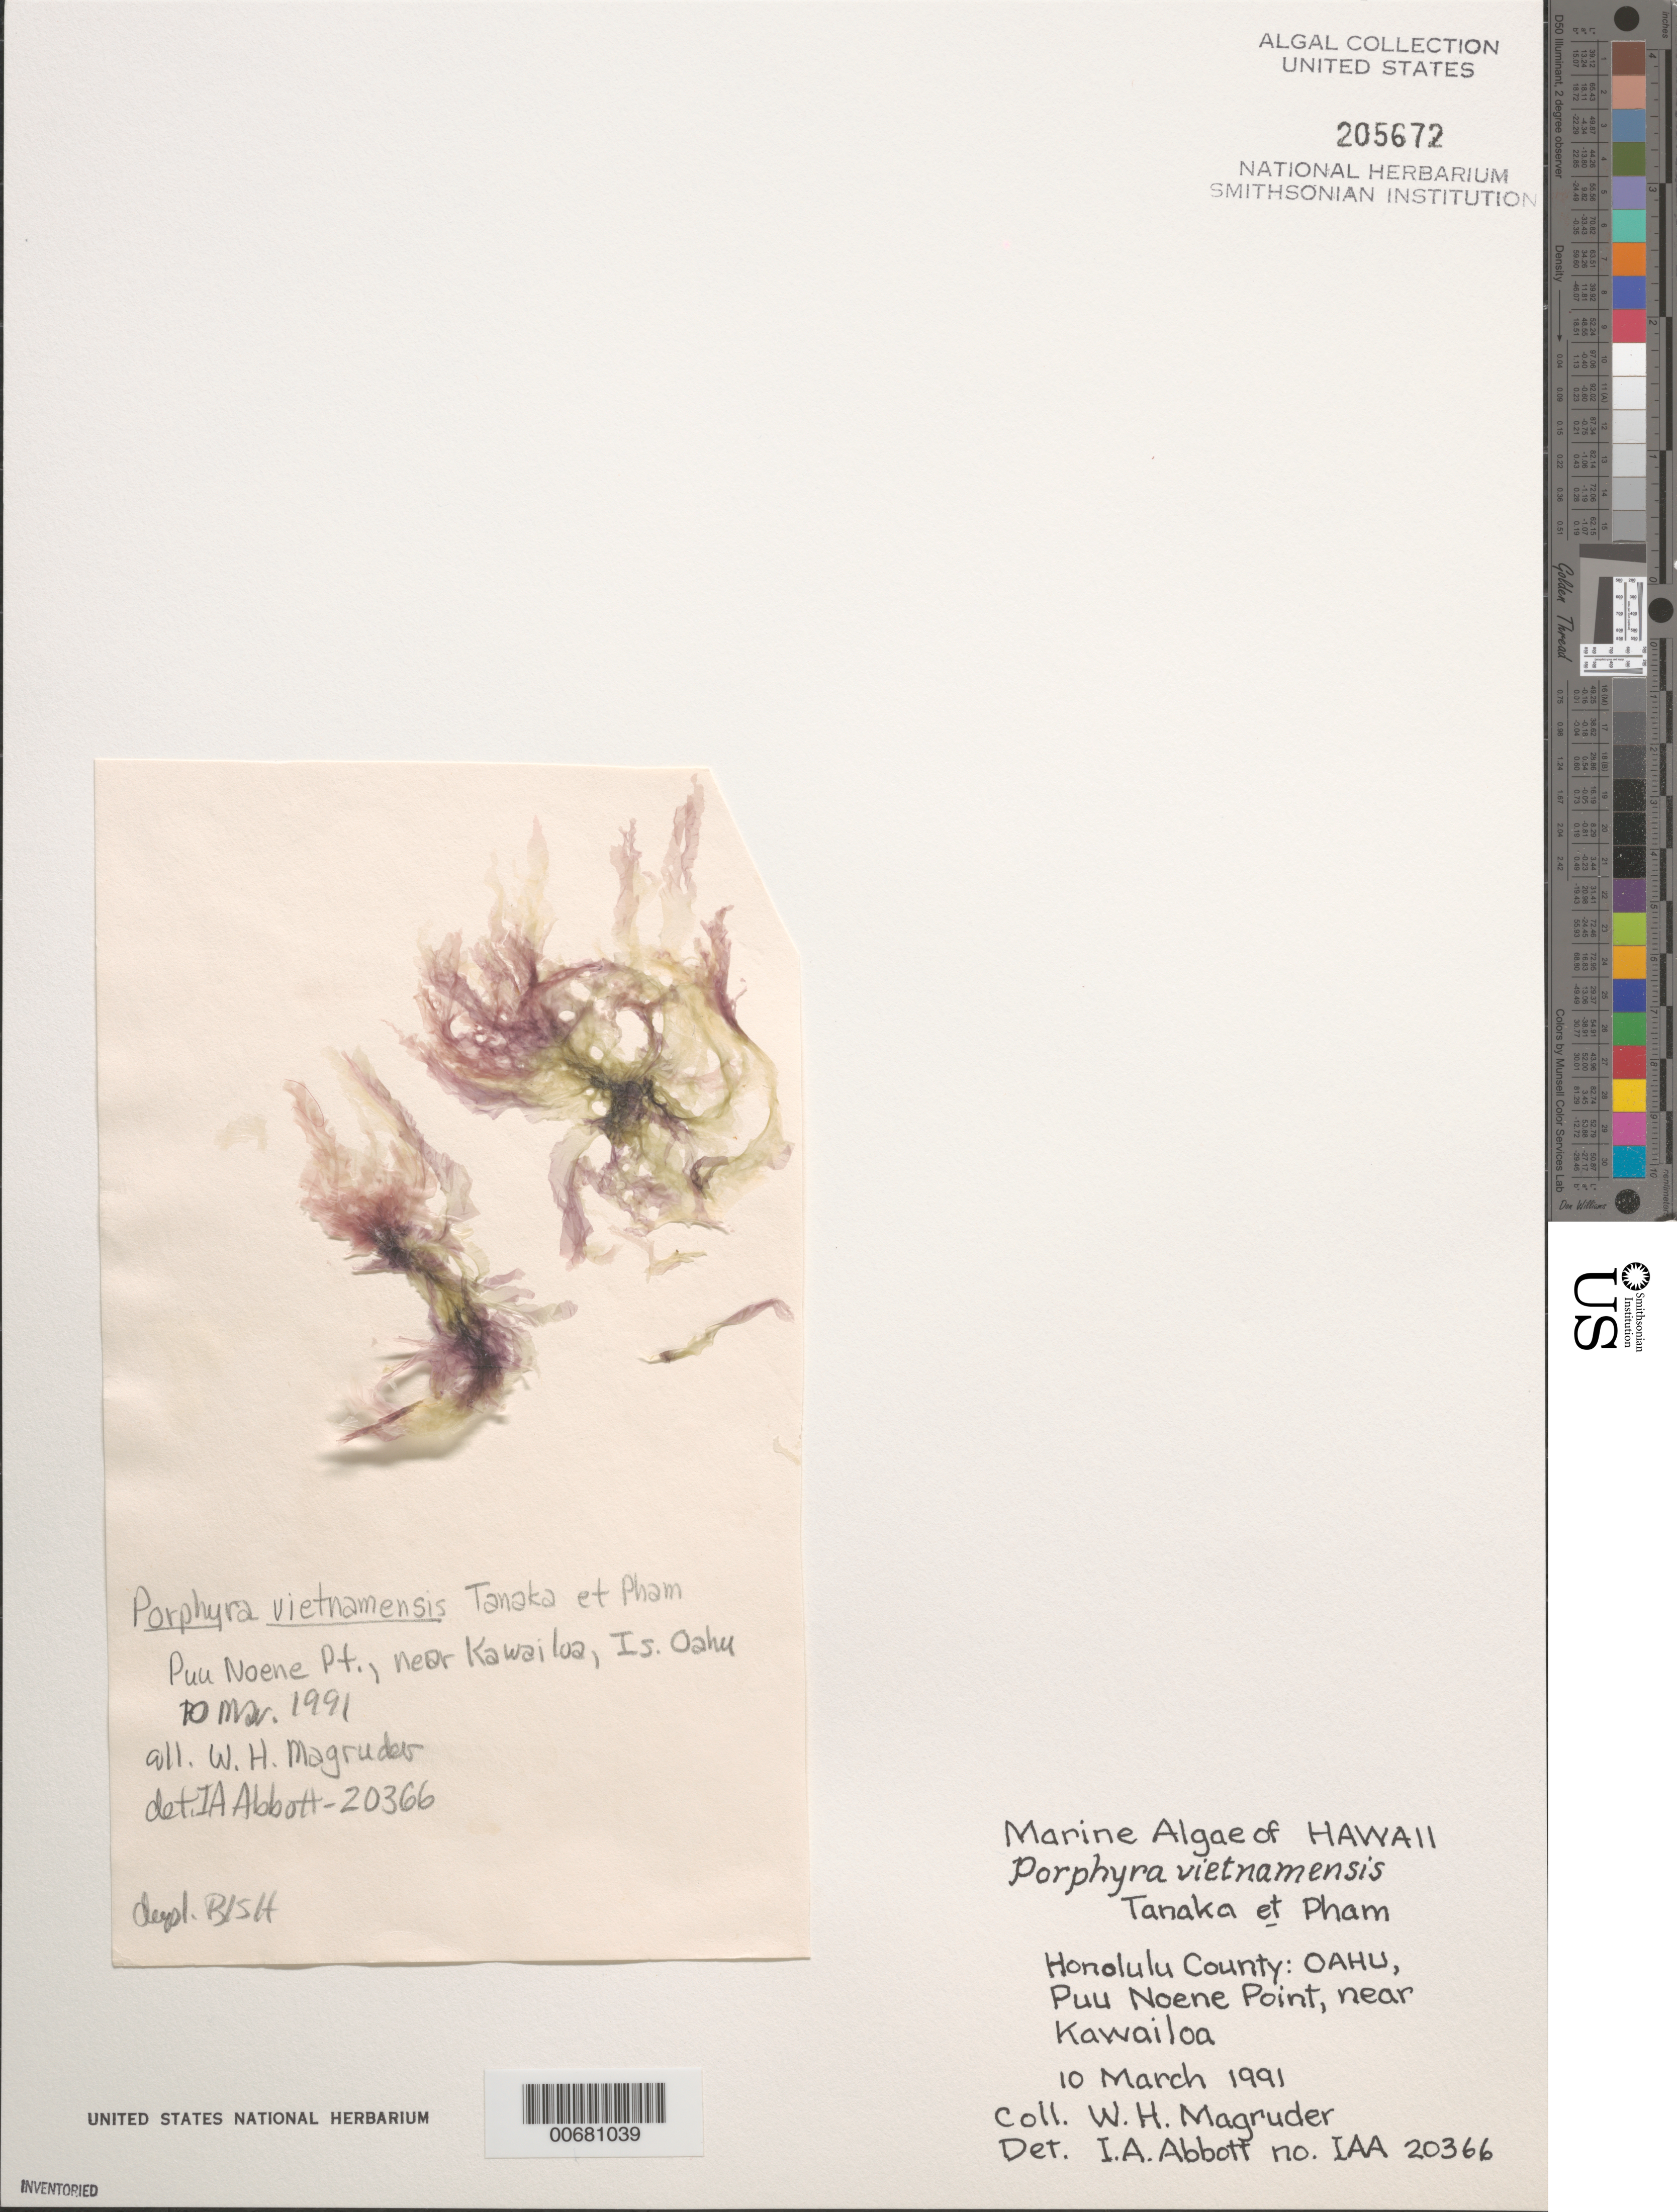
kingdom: Plantae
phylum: Rhodophyta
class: Bangiophyceae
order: Bangiales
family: Bangiaceae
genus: Porphyra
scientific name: Porphyra vietnamensis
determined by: Abbott, Isabella A.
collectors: W. Magruder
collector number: IAA 20366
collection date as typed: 10 Mar 1991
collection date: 1991-03-10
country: United States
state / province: Hawaii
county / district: Honolulu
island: Oahu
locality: Puu Noenoe Point, near Kawailoa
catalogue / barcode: US 205672